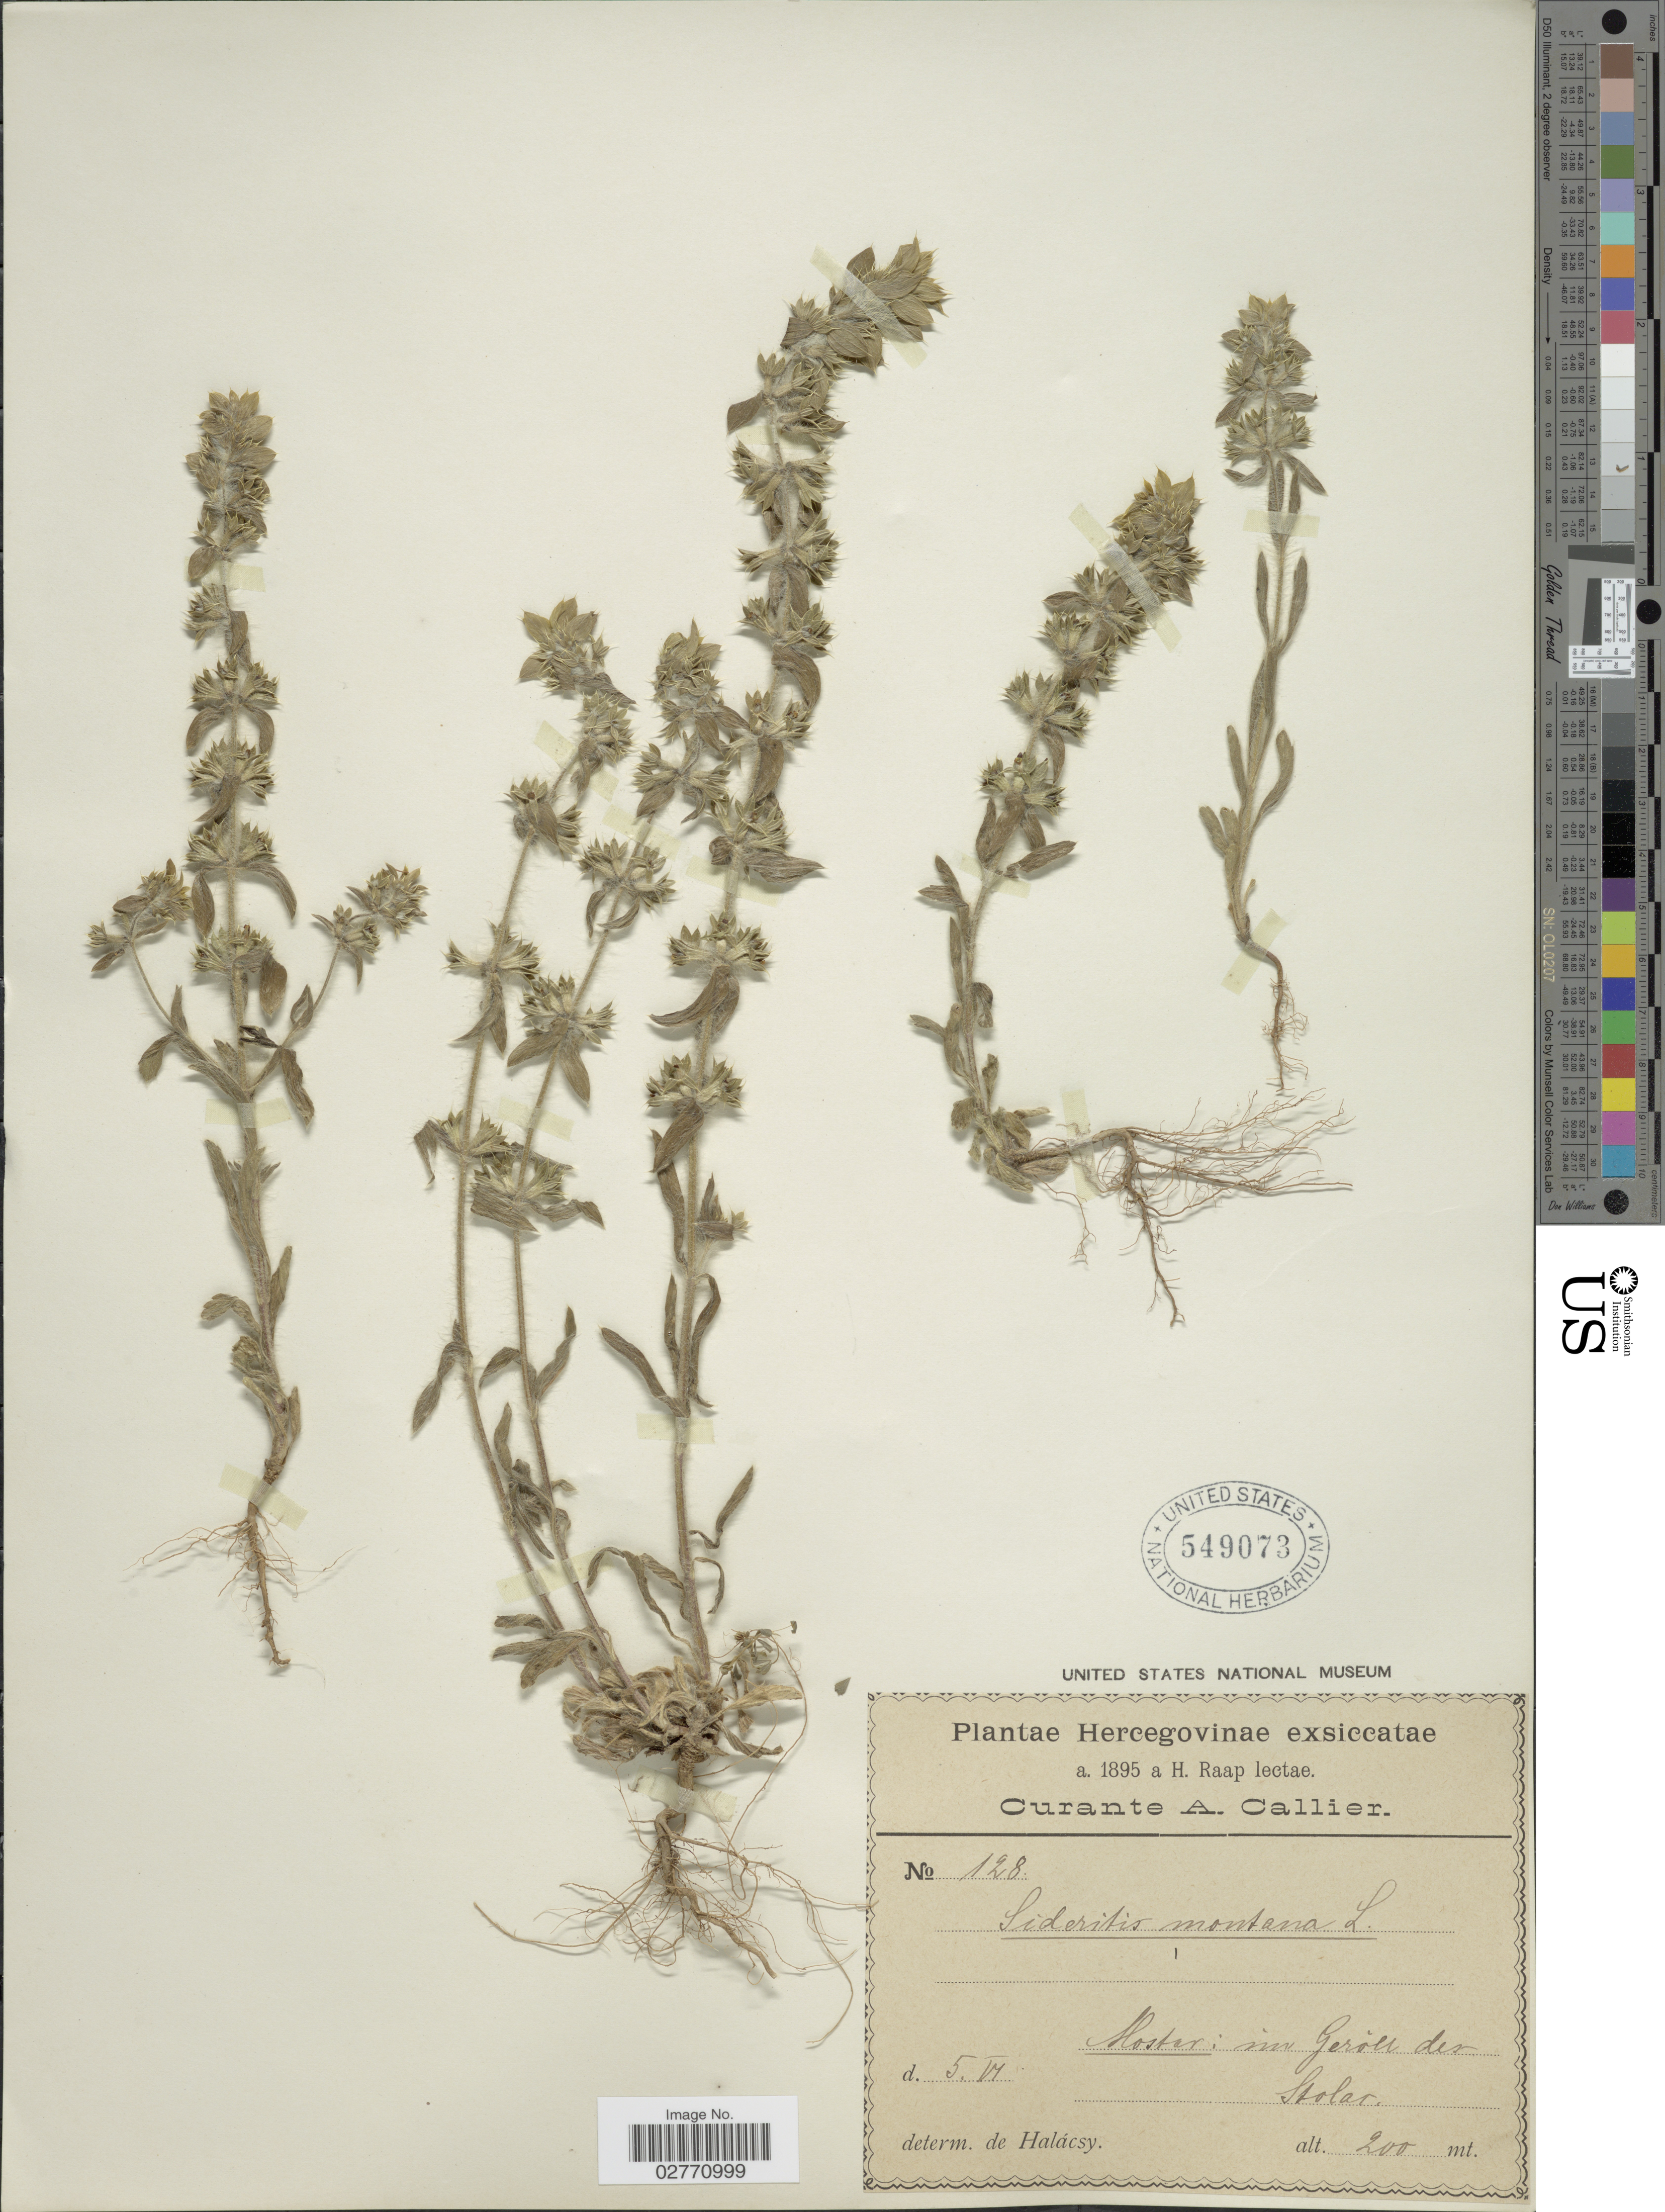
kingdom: Plantae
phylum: Tracheophyta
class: Magnoliopsida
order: Lamiales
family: Lamiaceae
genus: Sideritis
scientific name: Sideritis montana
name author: L.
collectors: H. Raap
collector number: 128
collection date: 1895-06-05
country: Bosnia and Herzegovina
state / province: Federation of B&H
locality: Hercegovinae. Mostar: im Geroll des Stolac. [interpreted]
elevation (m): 200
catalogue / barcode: US 549073